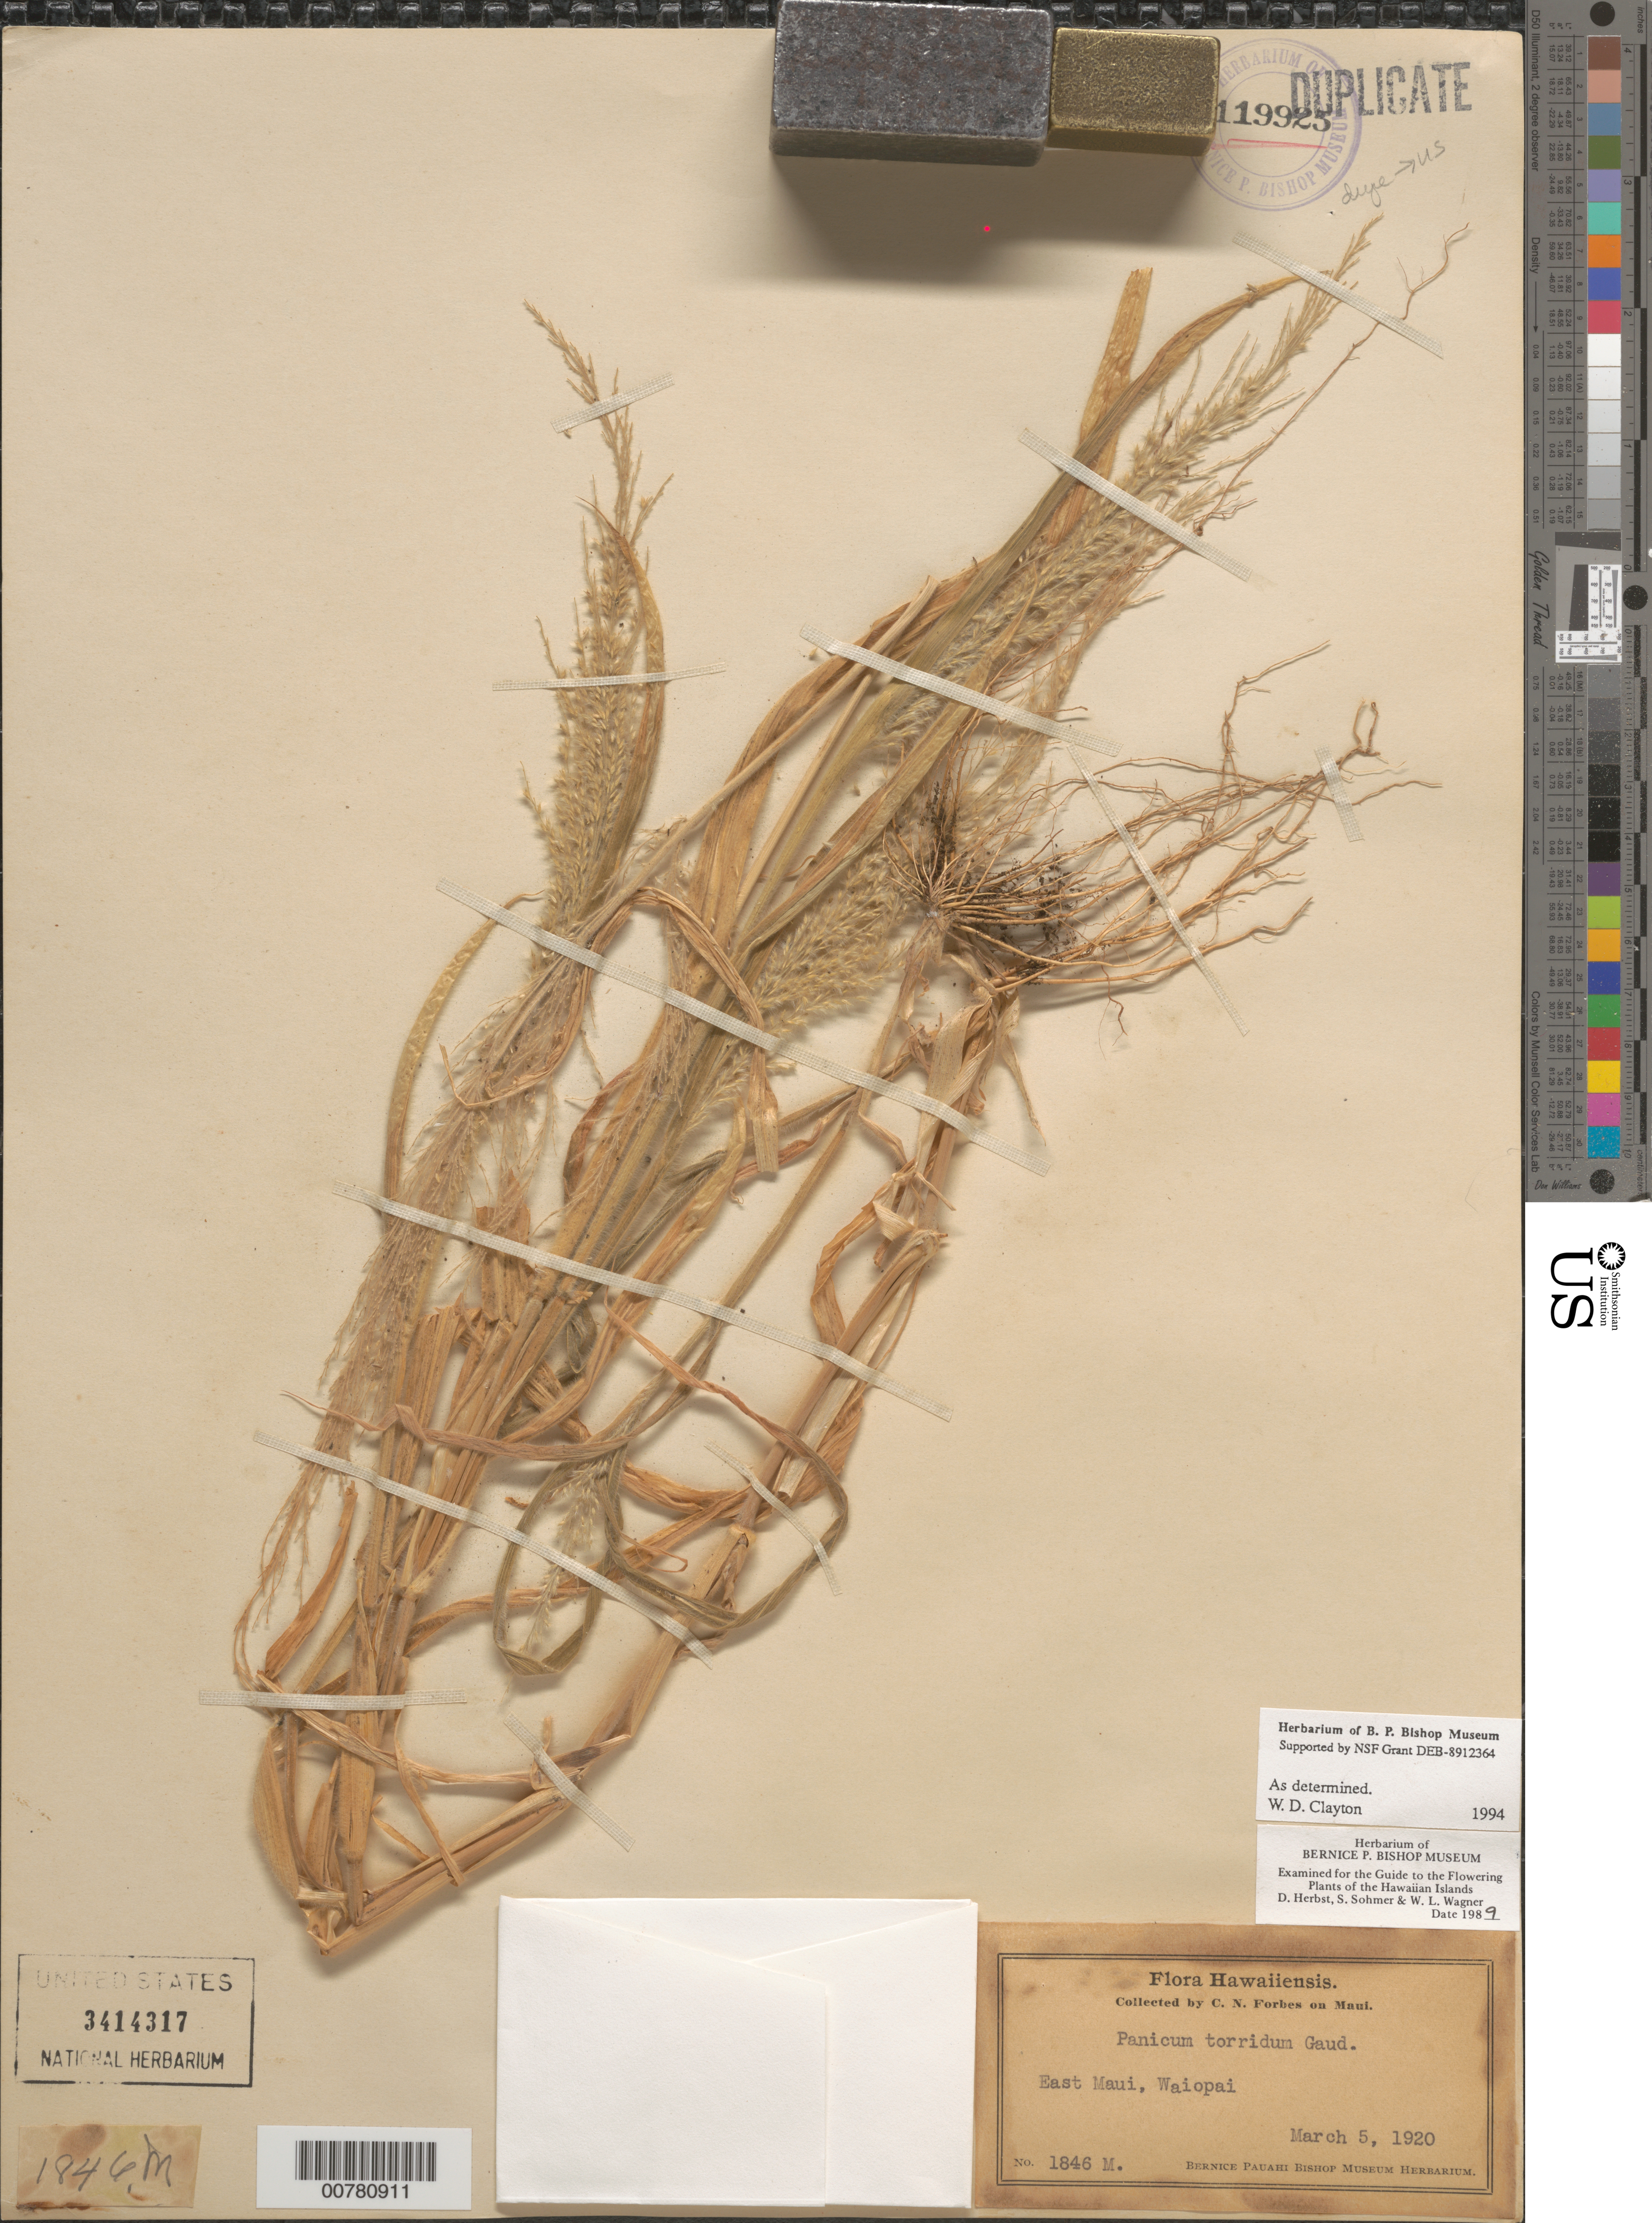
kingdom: Plantae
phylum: Tracheophyta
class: Liliopsida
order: Poales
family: Poaceae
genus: Panicum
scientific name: Panicum torridum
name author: Gaudich.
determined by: Clayton, W. D.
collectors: C. N. Forbes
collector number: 1846.M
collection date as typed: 5 Mar 1920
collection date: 1920-03-05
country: United States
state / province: Hawaii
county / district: Maui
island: Maui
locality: E Maui, Waiopai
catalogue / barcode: US 3414317